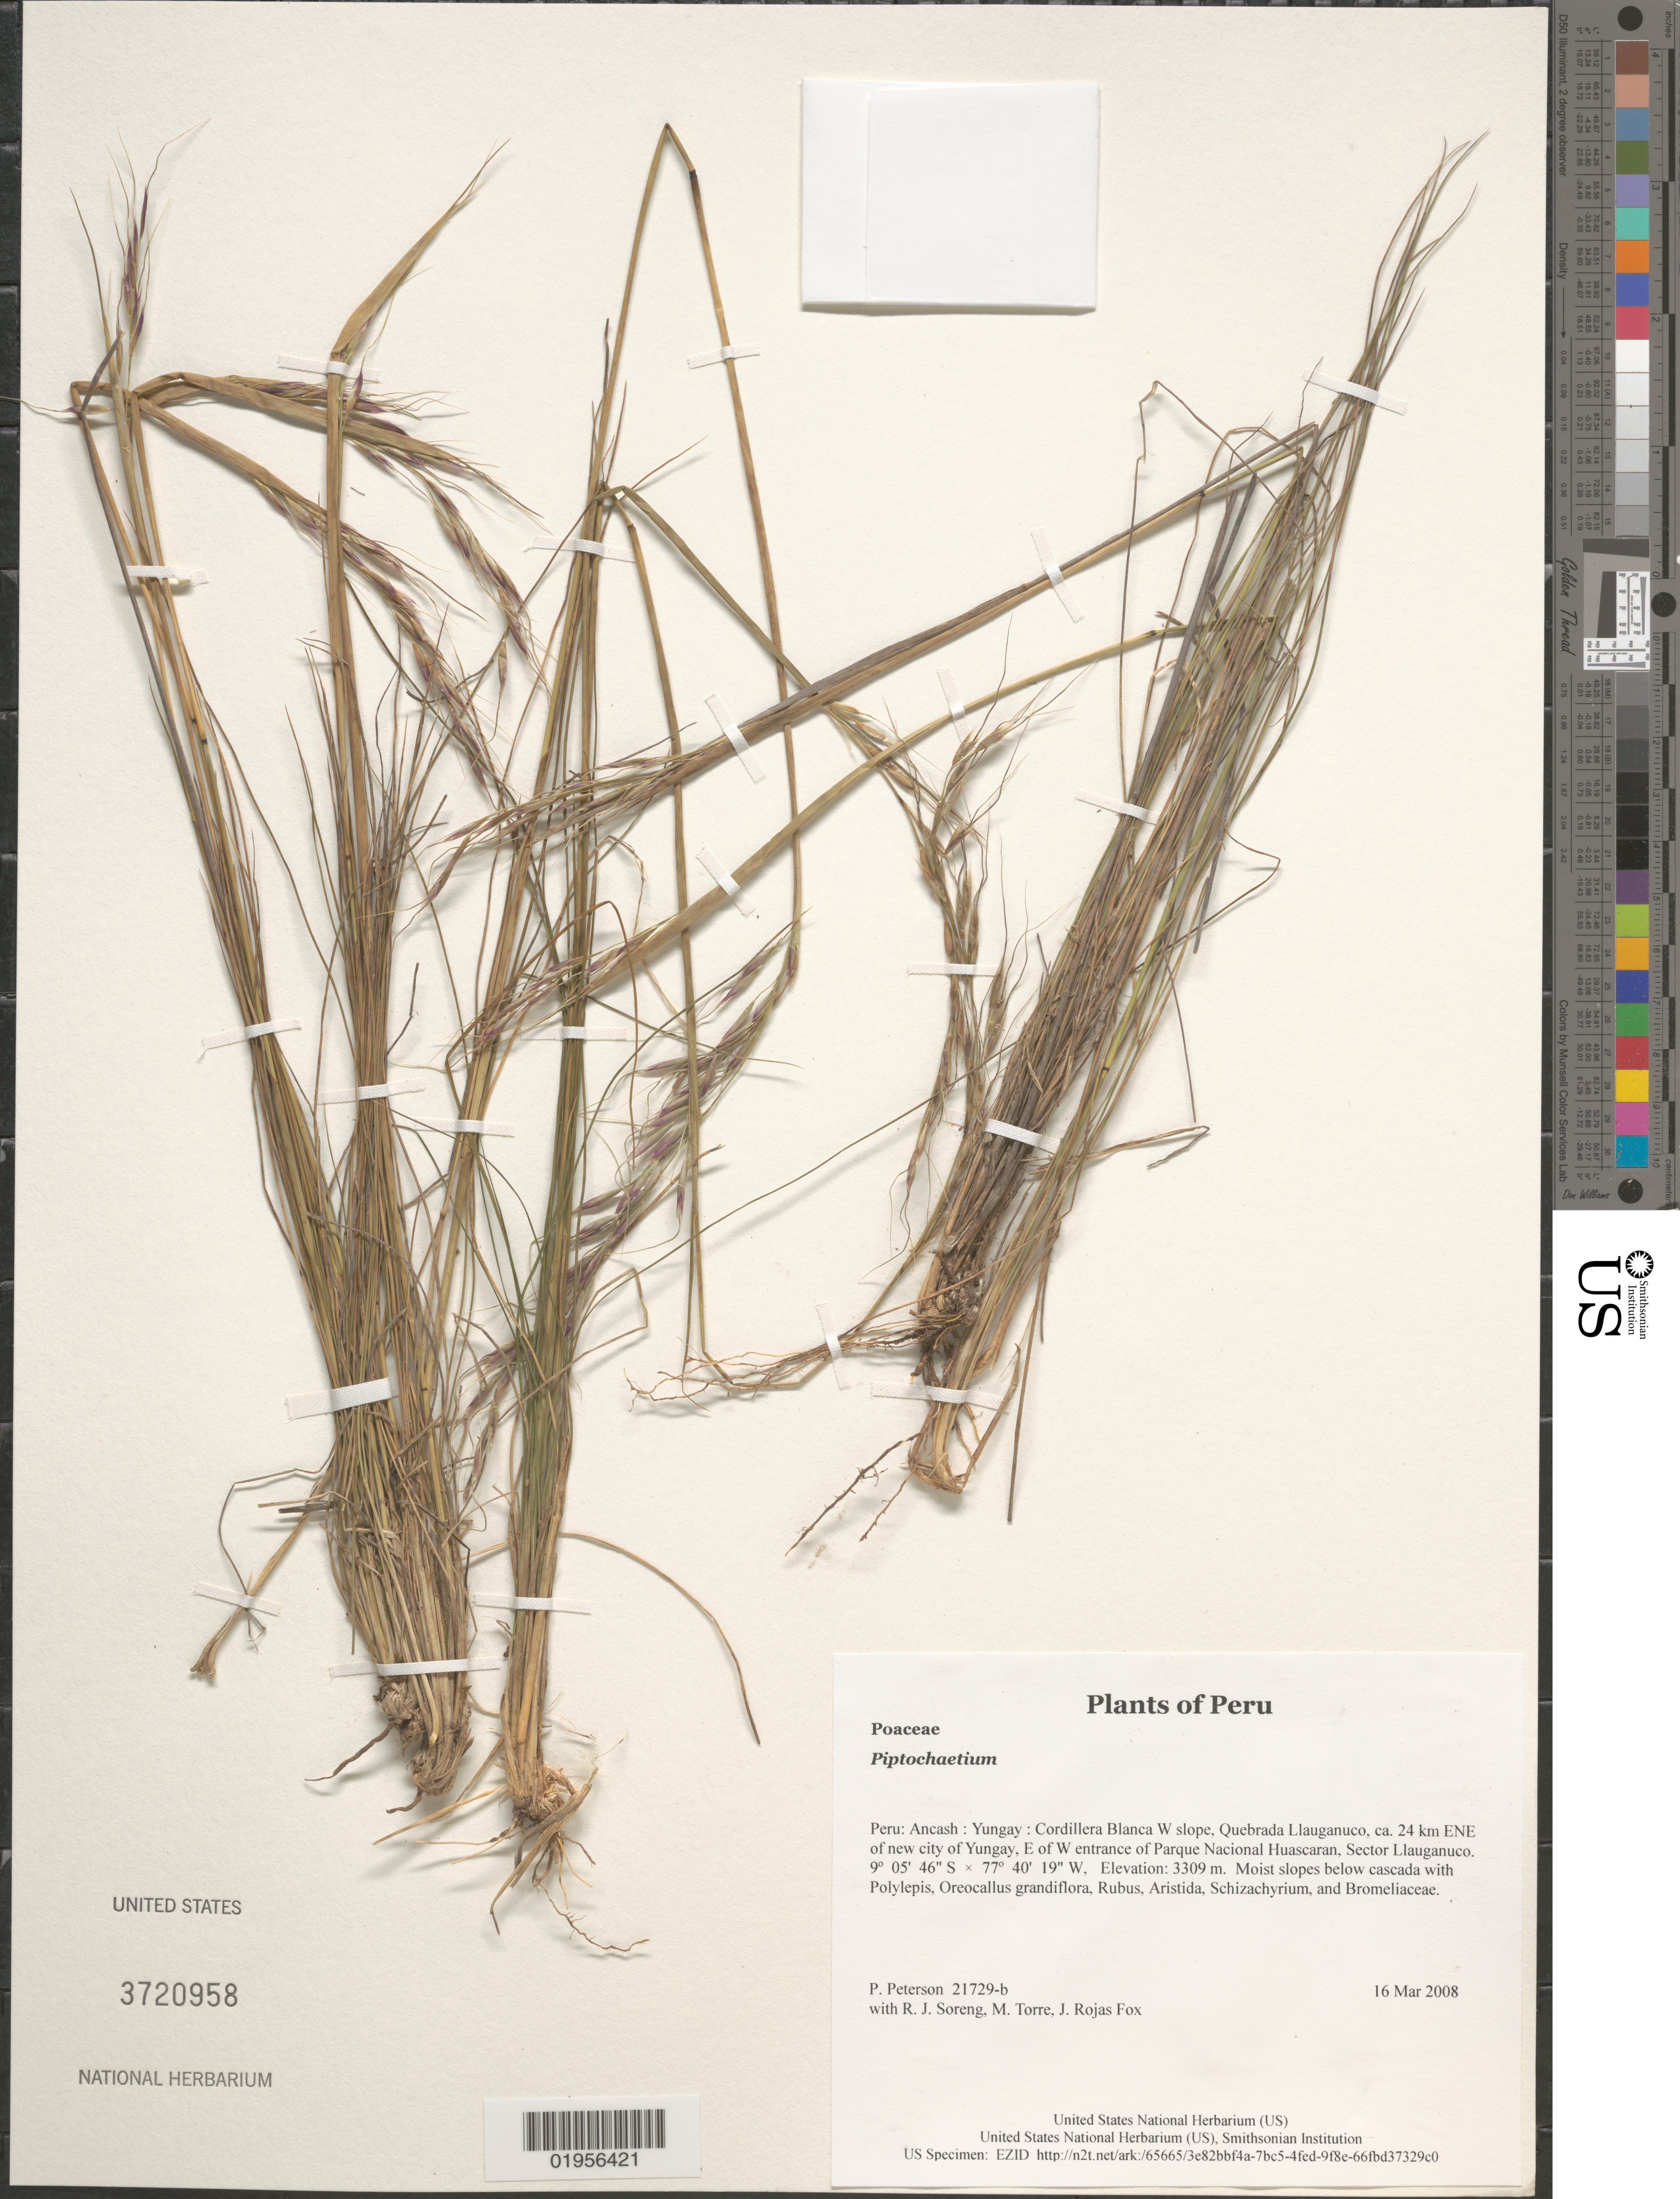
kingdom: Plantae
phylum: Tracheophyta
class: Liliopsida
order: Poales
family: Poaceae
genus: Piptochaetium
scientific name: Piptochaetium sp.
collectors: P. M. Peterson, R. J. Soreng, M. Torre & J. Rojas Fox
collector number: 21729-b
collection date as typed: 16 Mar 2008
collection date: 2008-03-16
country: Peru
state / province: Ancash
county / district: Yungay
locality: Cordillera Blanca W slope, Quebrada Llauganuco, ca. 24 km ENE of new city of Yungay, E of W entrance of Parque Nacional Huascaran, Sector Llauganuco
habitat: Moist slopes below cascada with Polylepis, Oreocallus grandiflora, Rubus, Aristida, Schizachyrium, and Bromeliaceae.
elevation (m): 3309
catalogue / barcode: US 3720958